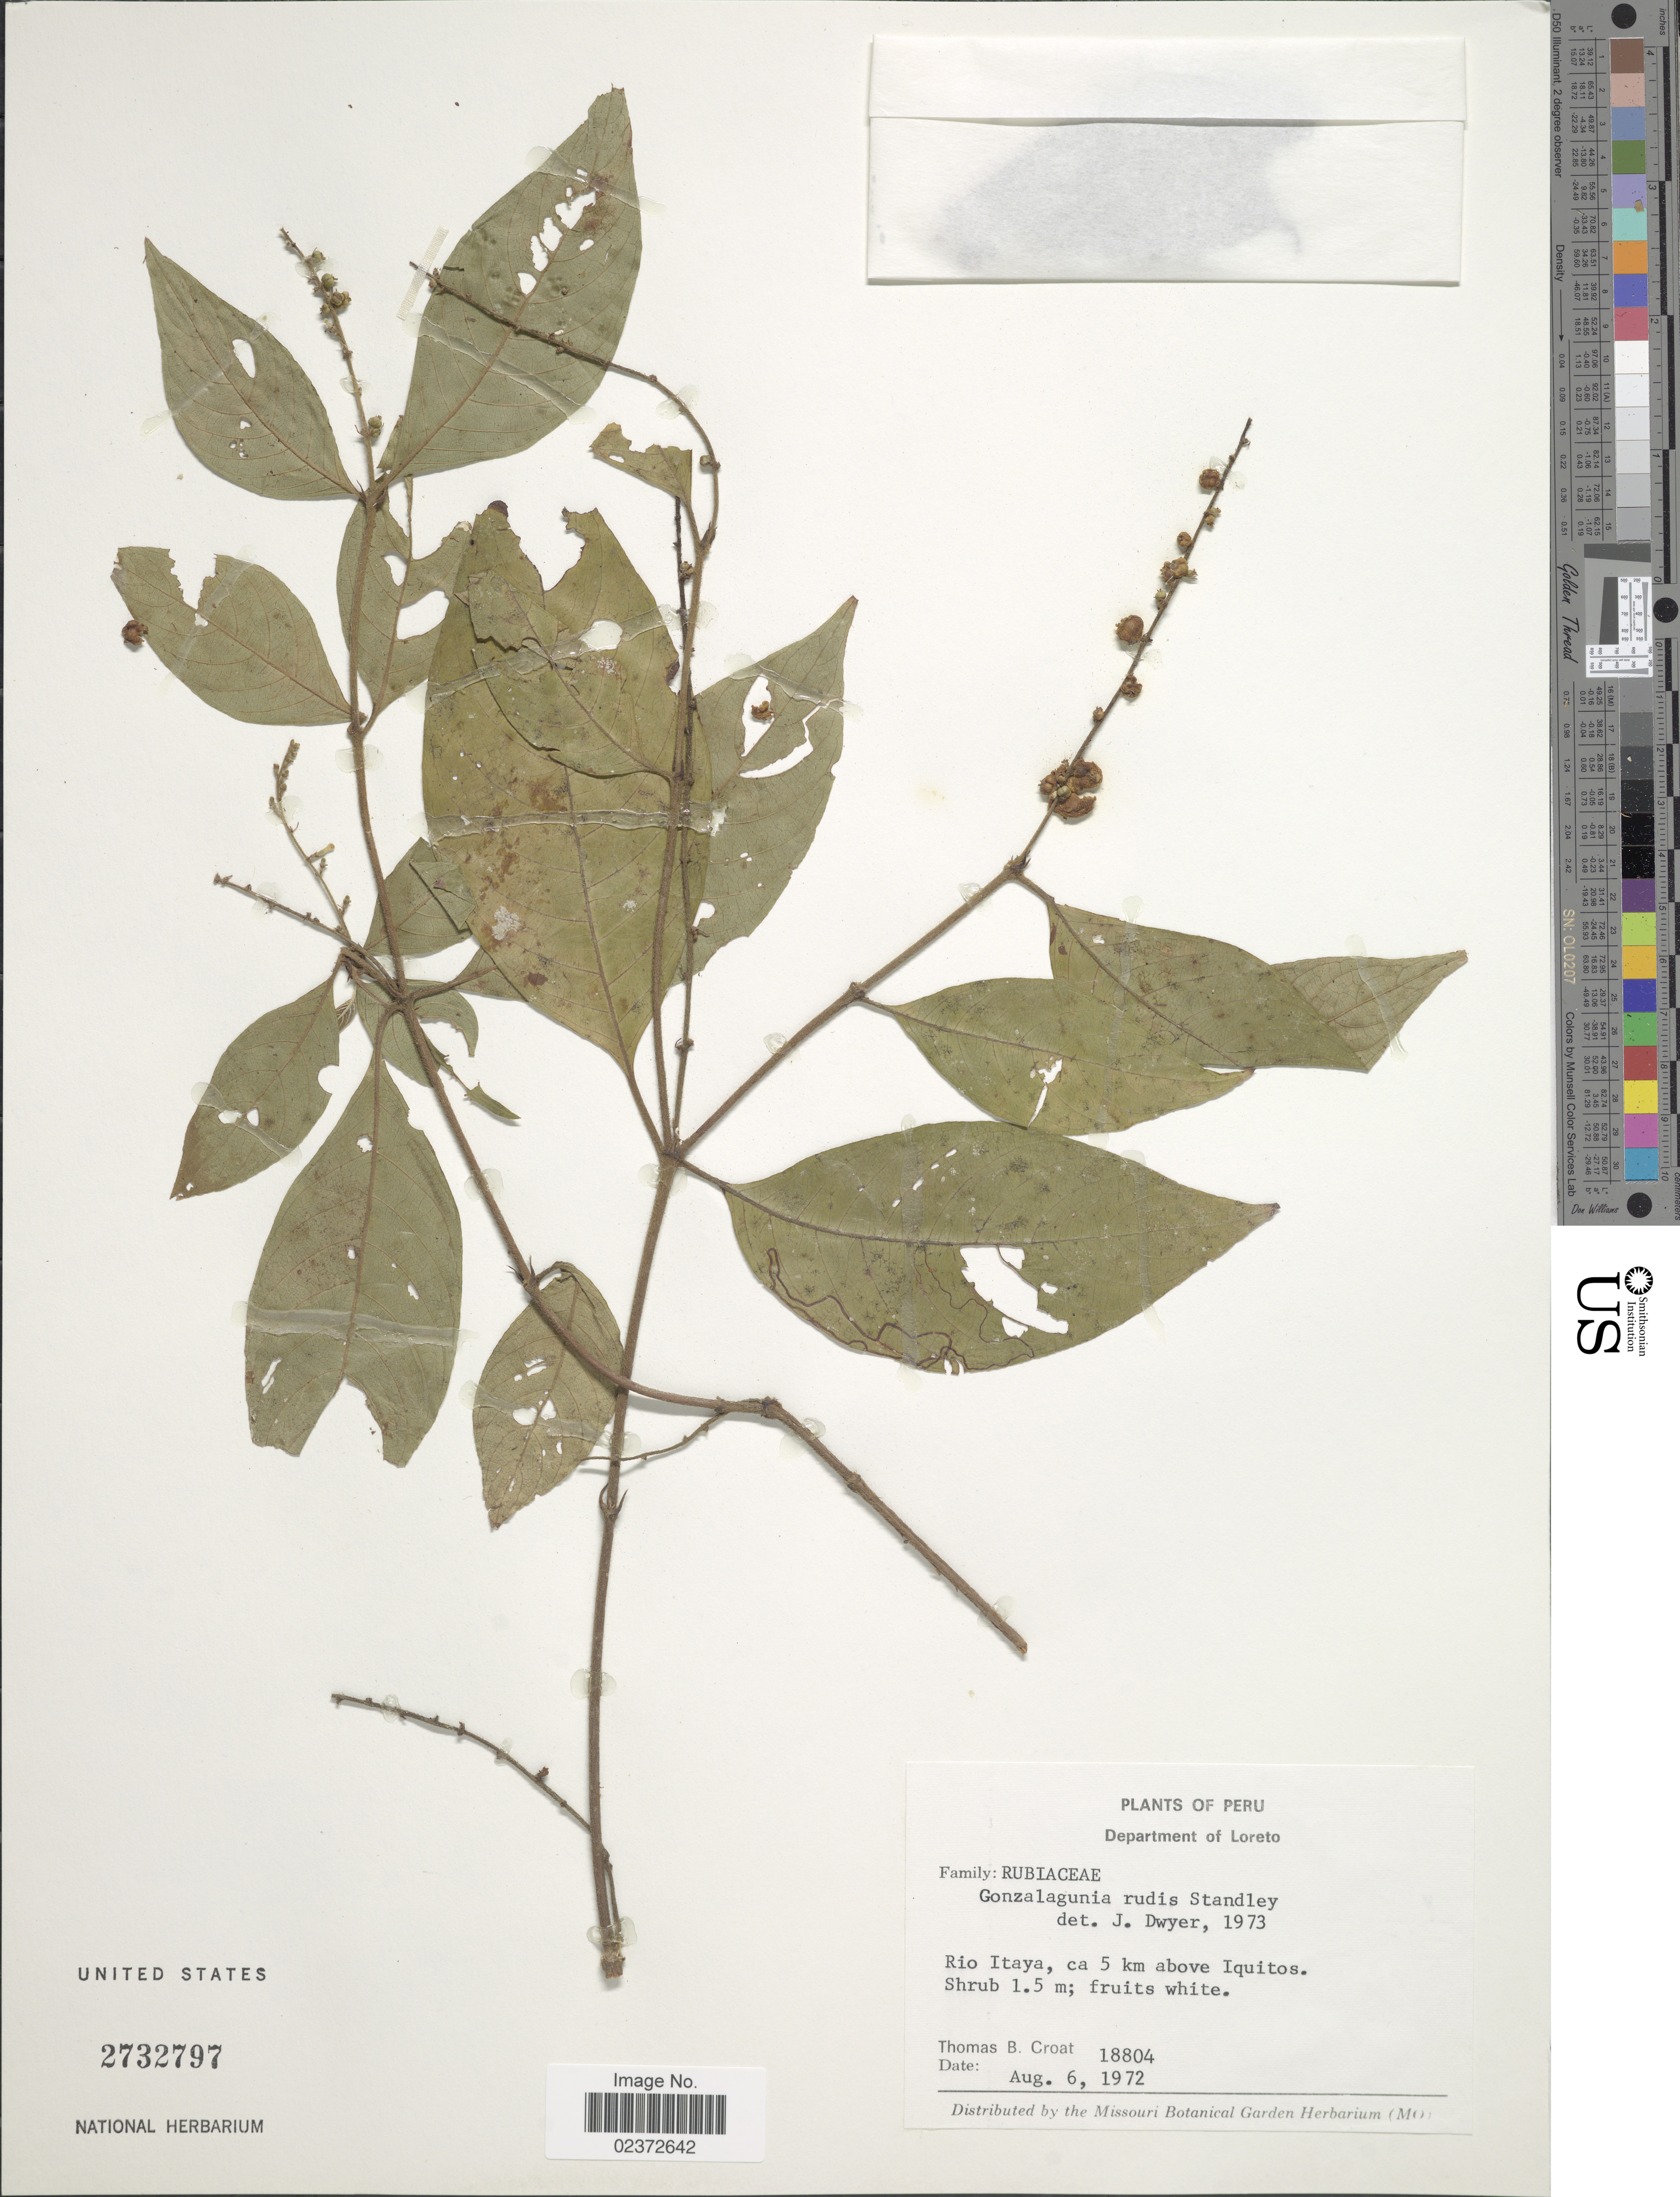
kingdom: Plantae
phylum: Tracheophyta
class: Magnoliopsida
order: Gentianales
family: Rubiaceae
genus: Gonzalagunia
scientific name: Gonzalagunia rudis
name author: (Standl.) Standl.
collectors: T. B. Croat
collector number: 18804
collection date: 1972-08-06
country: Peru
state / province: Loreto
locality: Rio Itaya, ca 5 km above Iquitos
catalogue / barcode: US 2732797